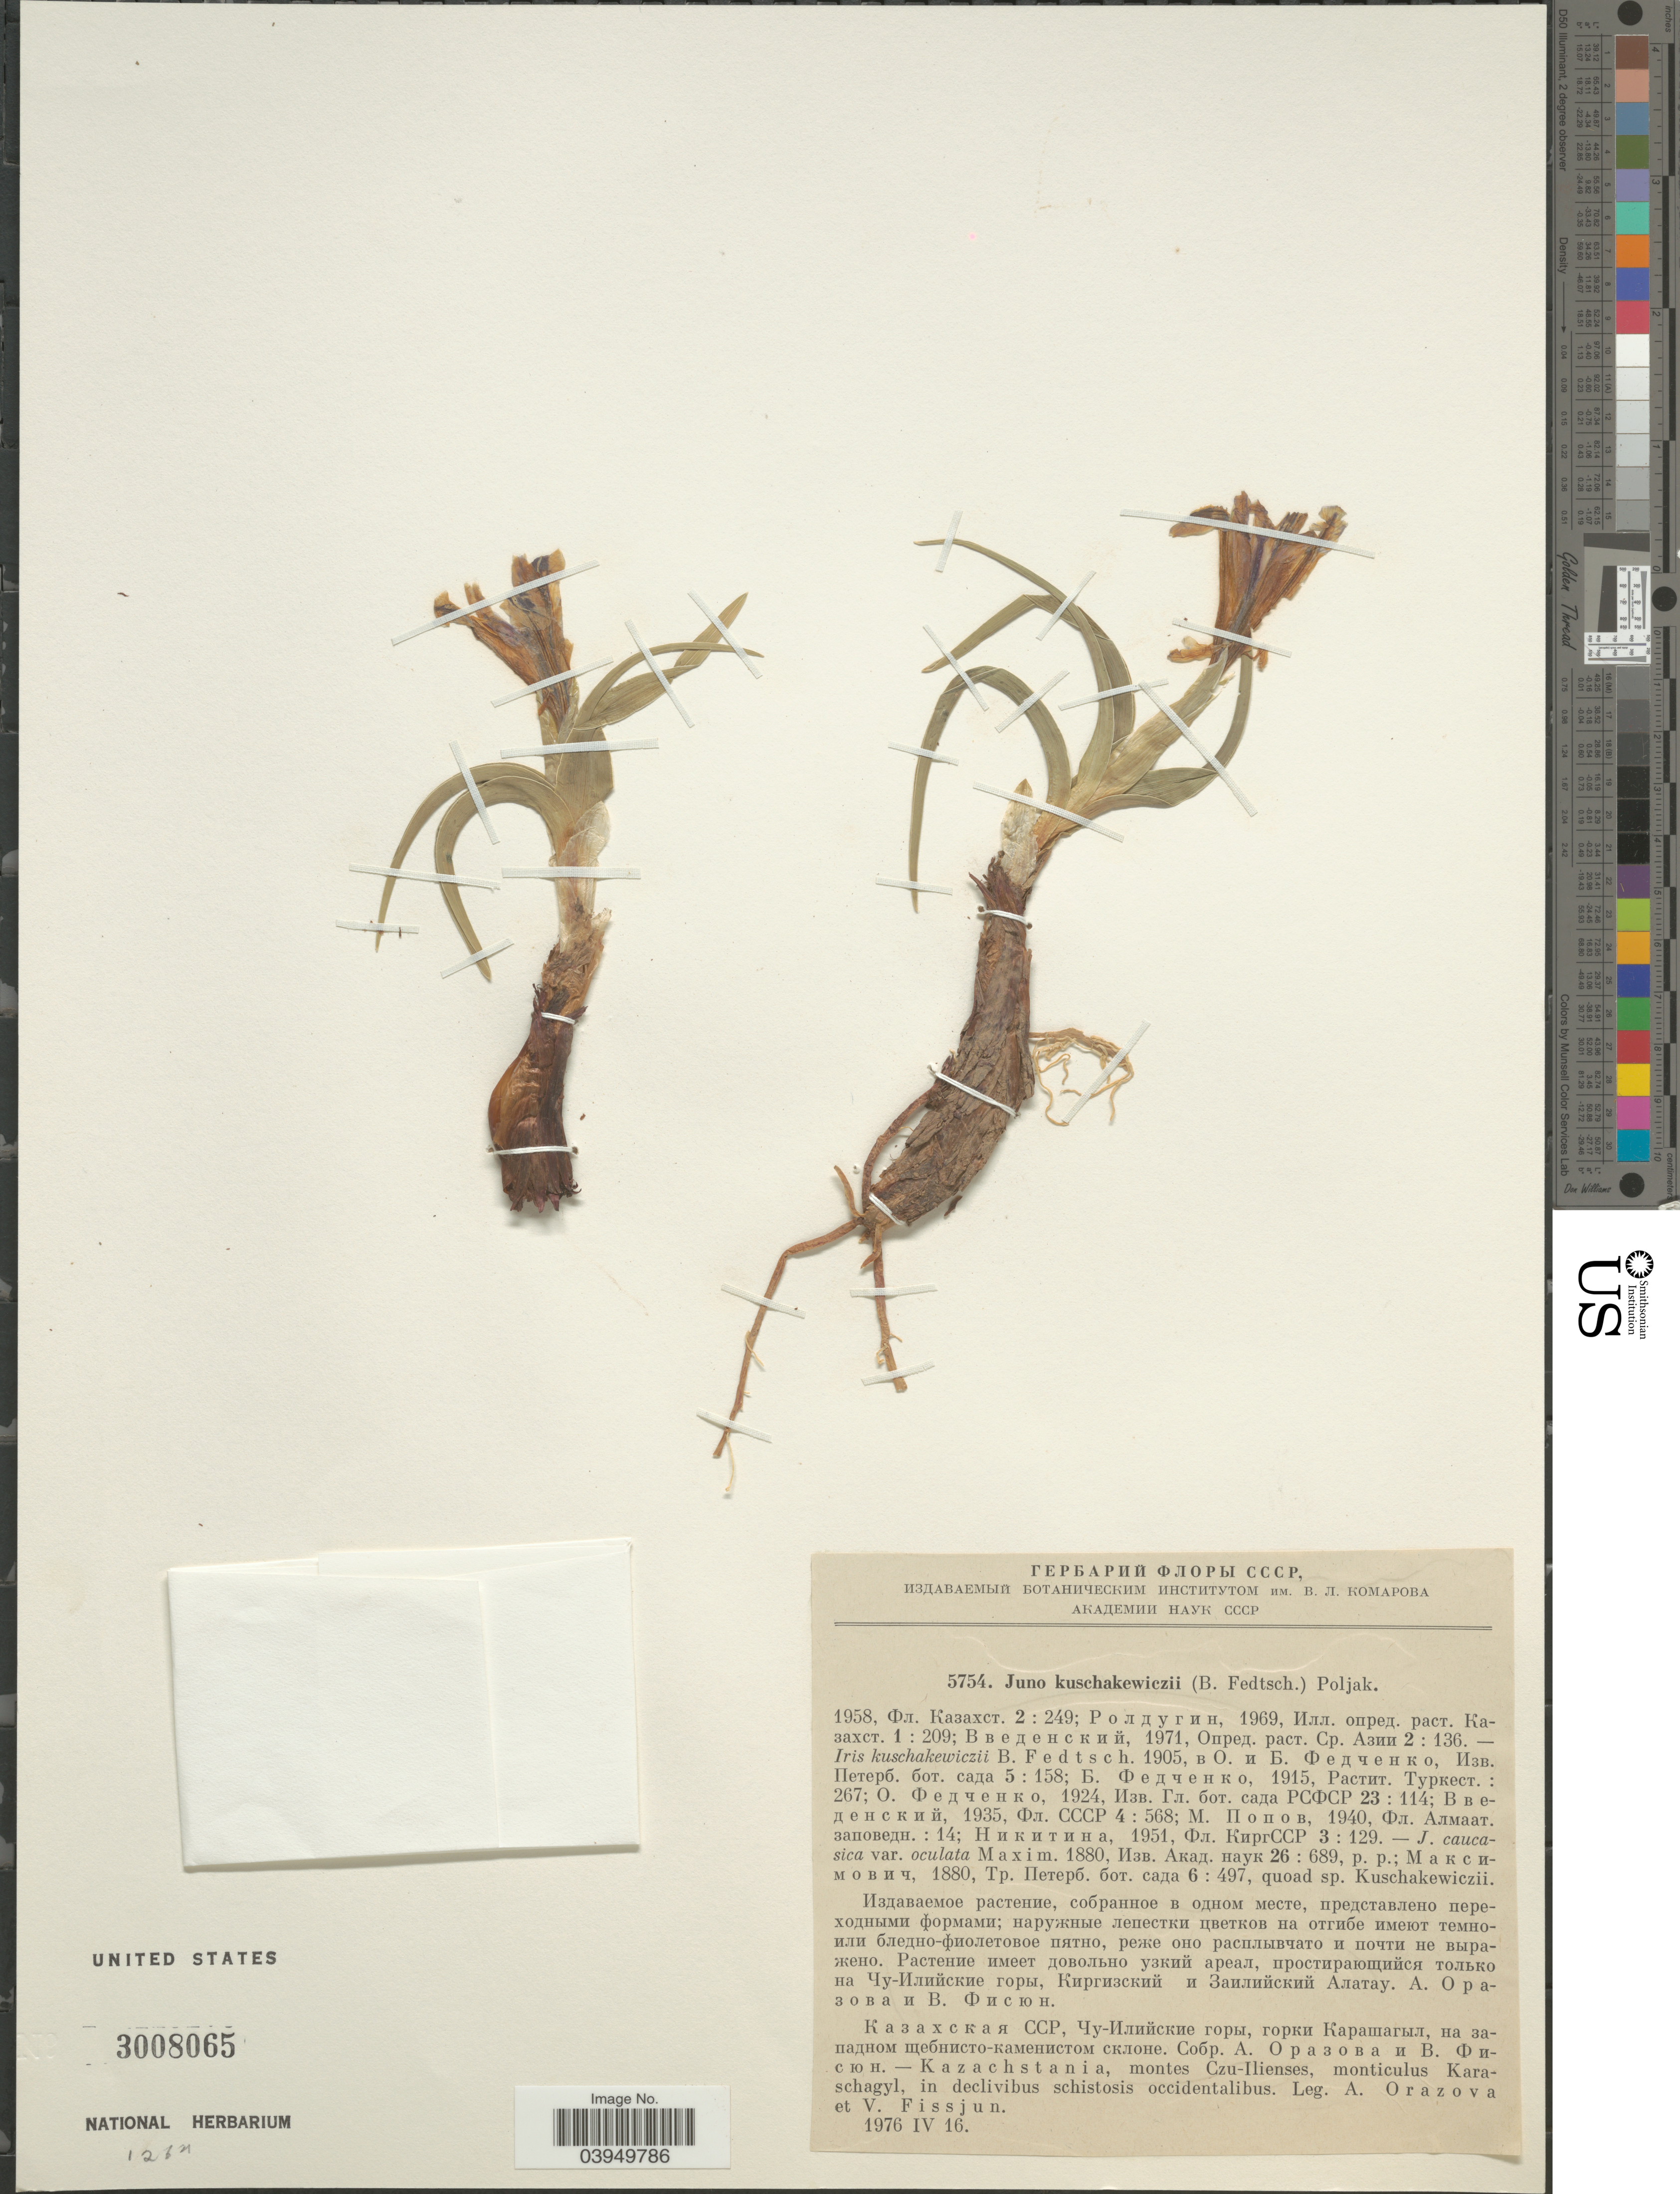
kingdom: Plantae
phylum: Tracheophyta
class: Liliopsida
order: Asparagales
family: Iridaceae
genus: Iris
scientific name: Iris kuschakewiczii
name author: B. Fedtsch.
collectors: A. Orazova & V. Fissjun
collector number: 5754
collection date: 1976-04-16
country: Kazakhstan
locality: Kazachstania, montes Czu-Ilienses, monticulus Karashagyl, in declivibus schistosis occidentalibus.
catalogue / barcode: US 3008065